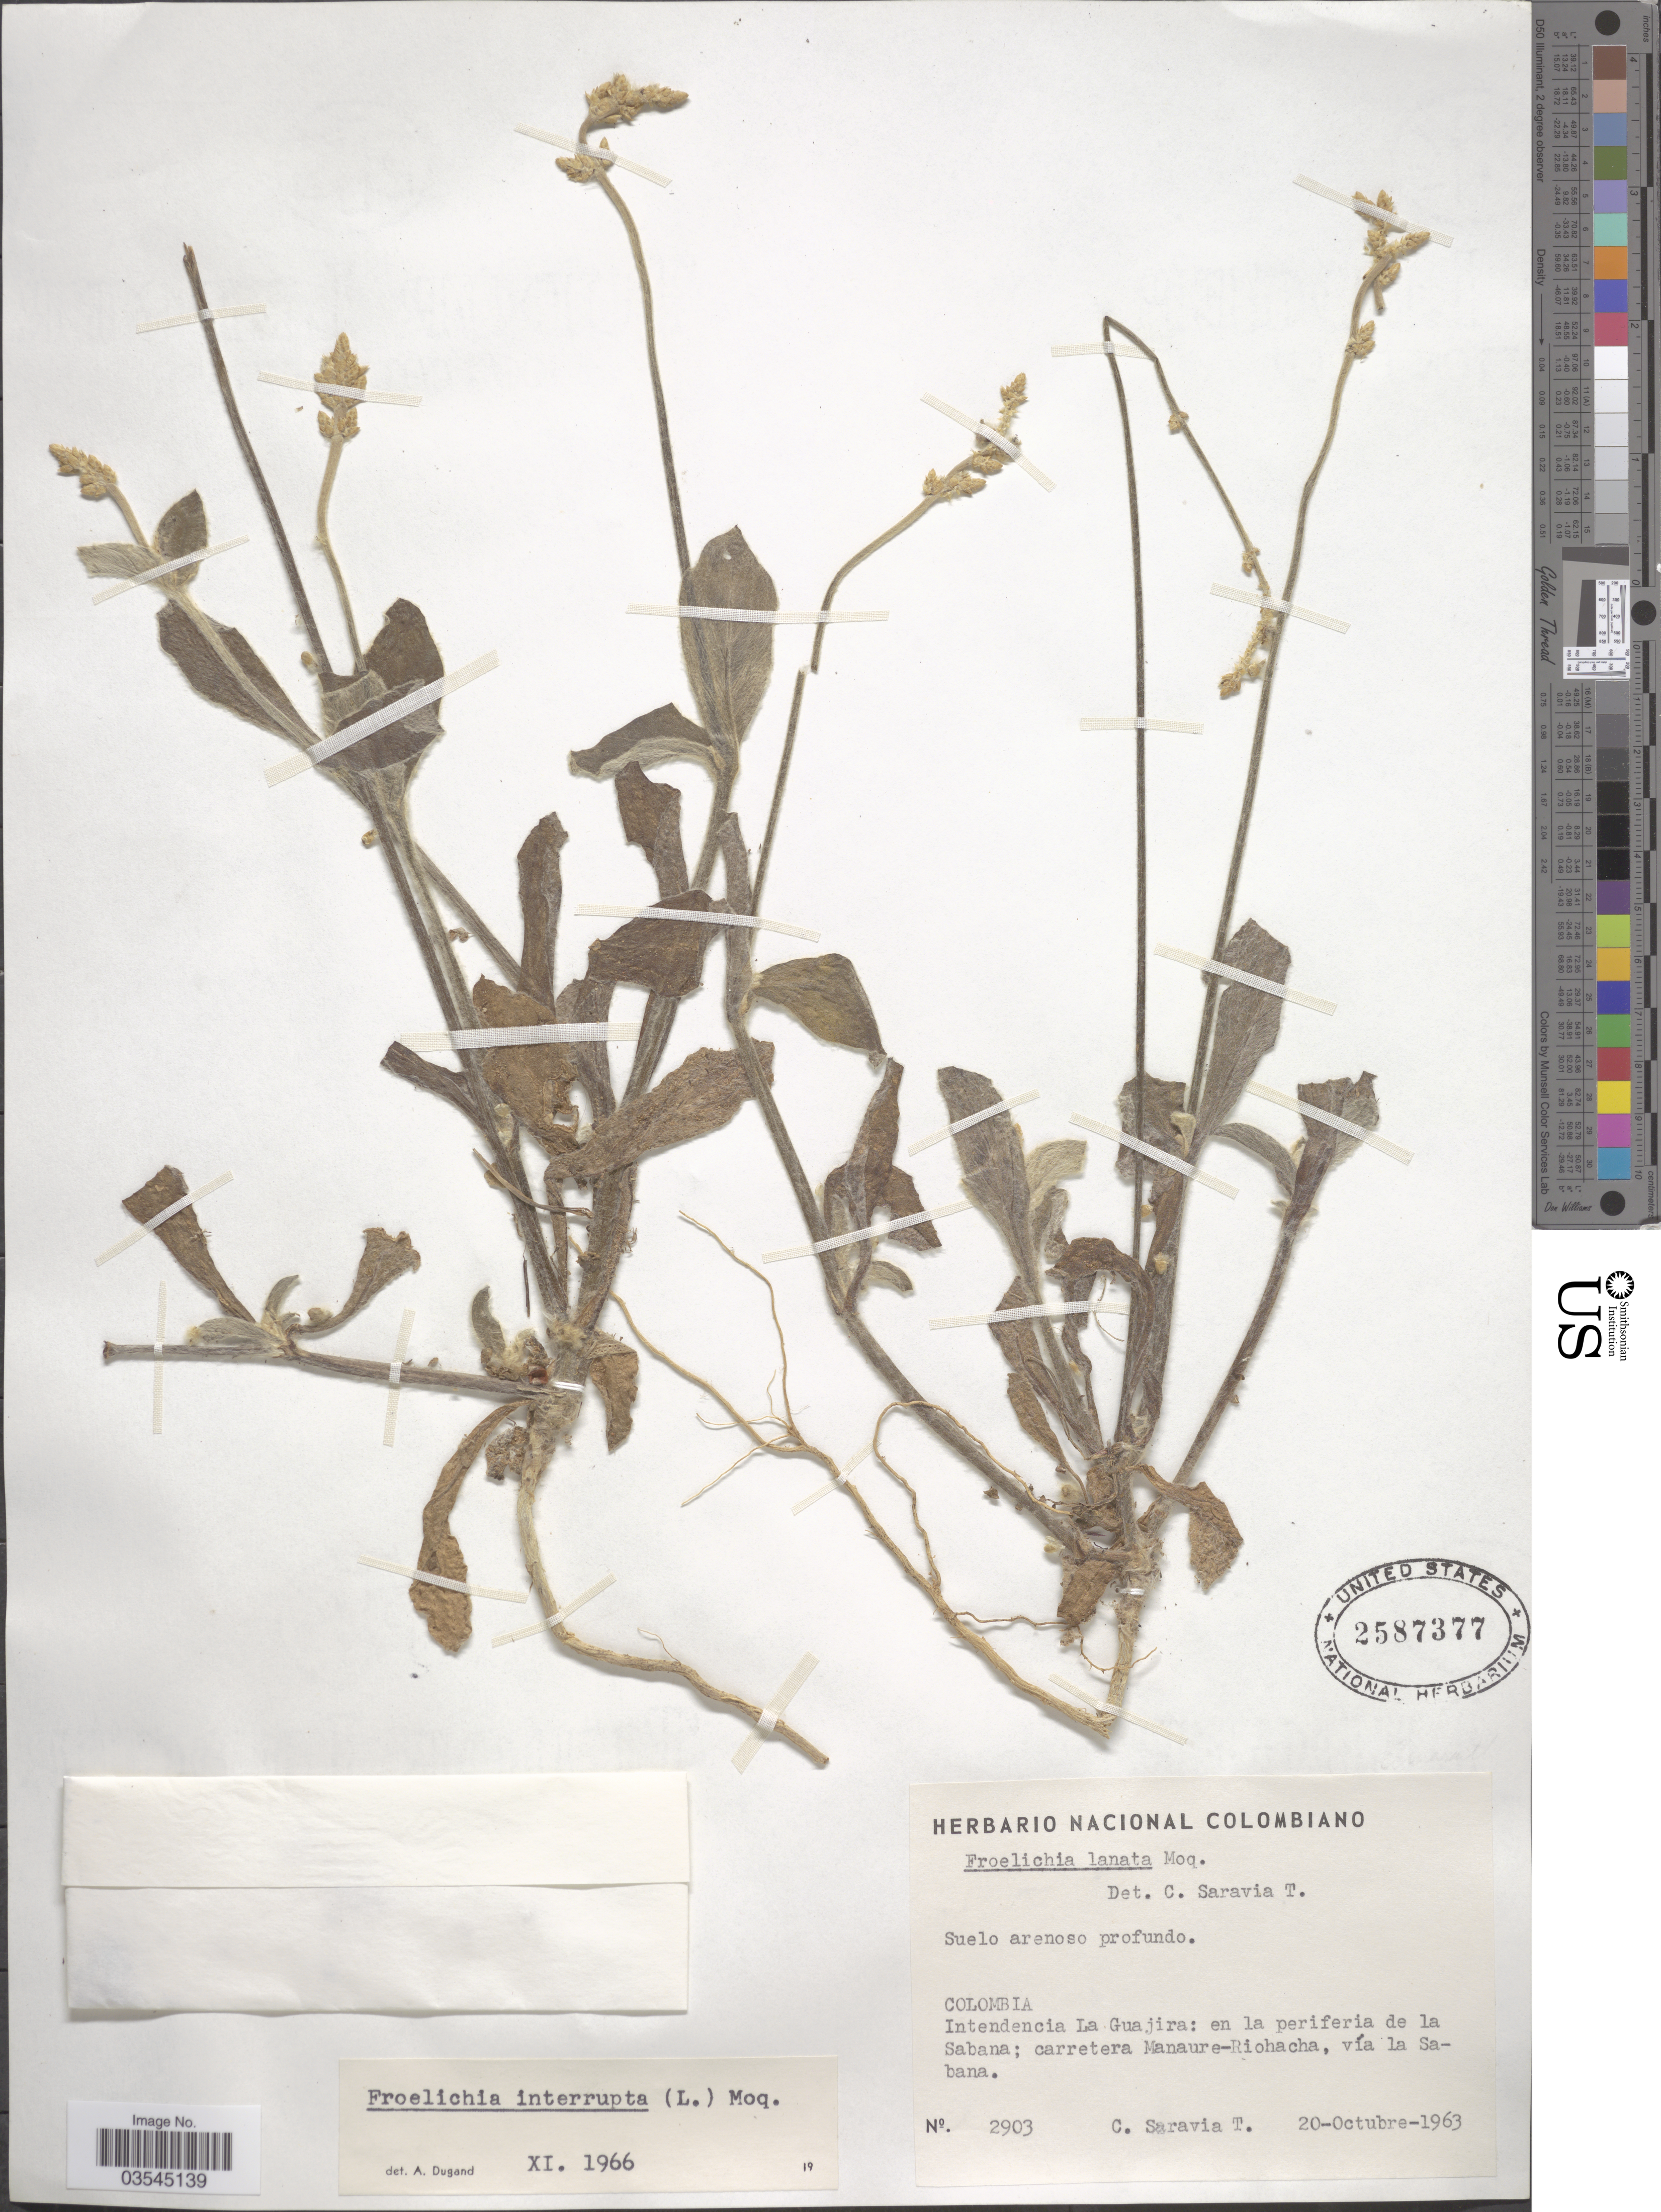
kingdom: Plantae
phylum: Tracheophyta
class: Magnoliopsida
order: Caryophyllales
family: Amaranthaceae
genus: Froelichia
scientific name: Froelichia interrupta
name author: (L.) Moq.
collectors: C. Saravia T.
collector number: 2903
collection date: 1963-10-20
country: Colombia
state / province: La Guajira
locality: Intendencia La Guajira: en la periferia de la Sabana; carretera Manaure-Riohacha, vía la sabana.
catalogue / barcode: US 2587377